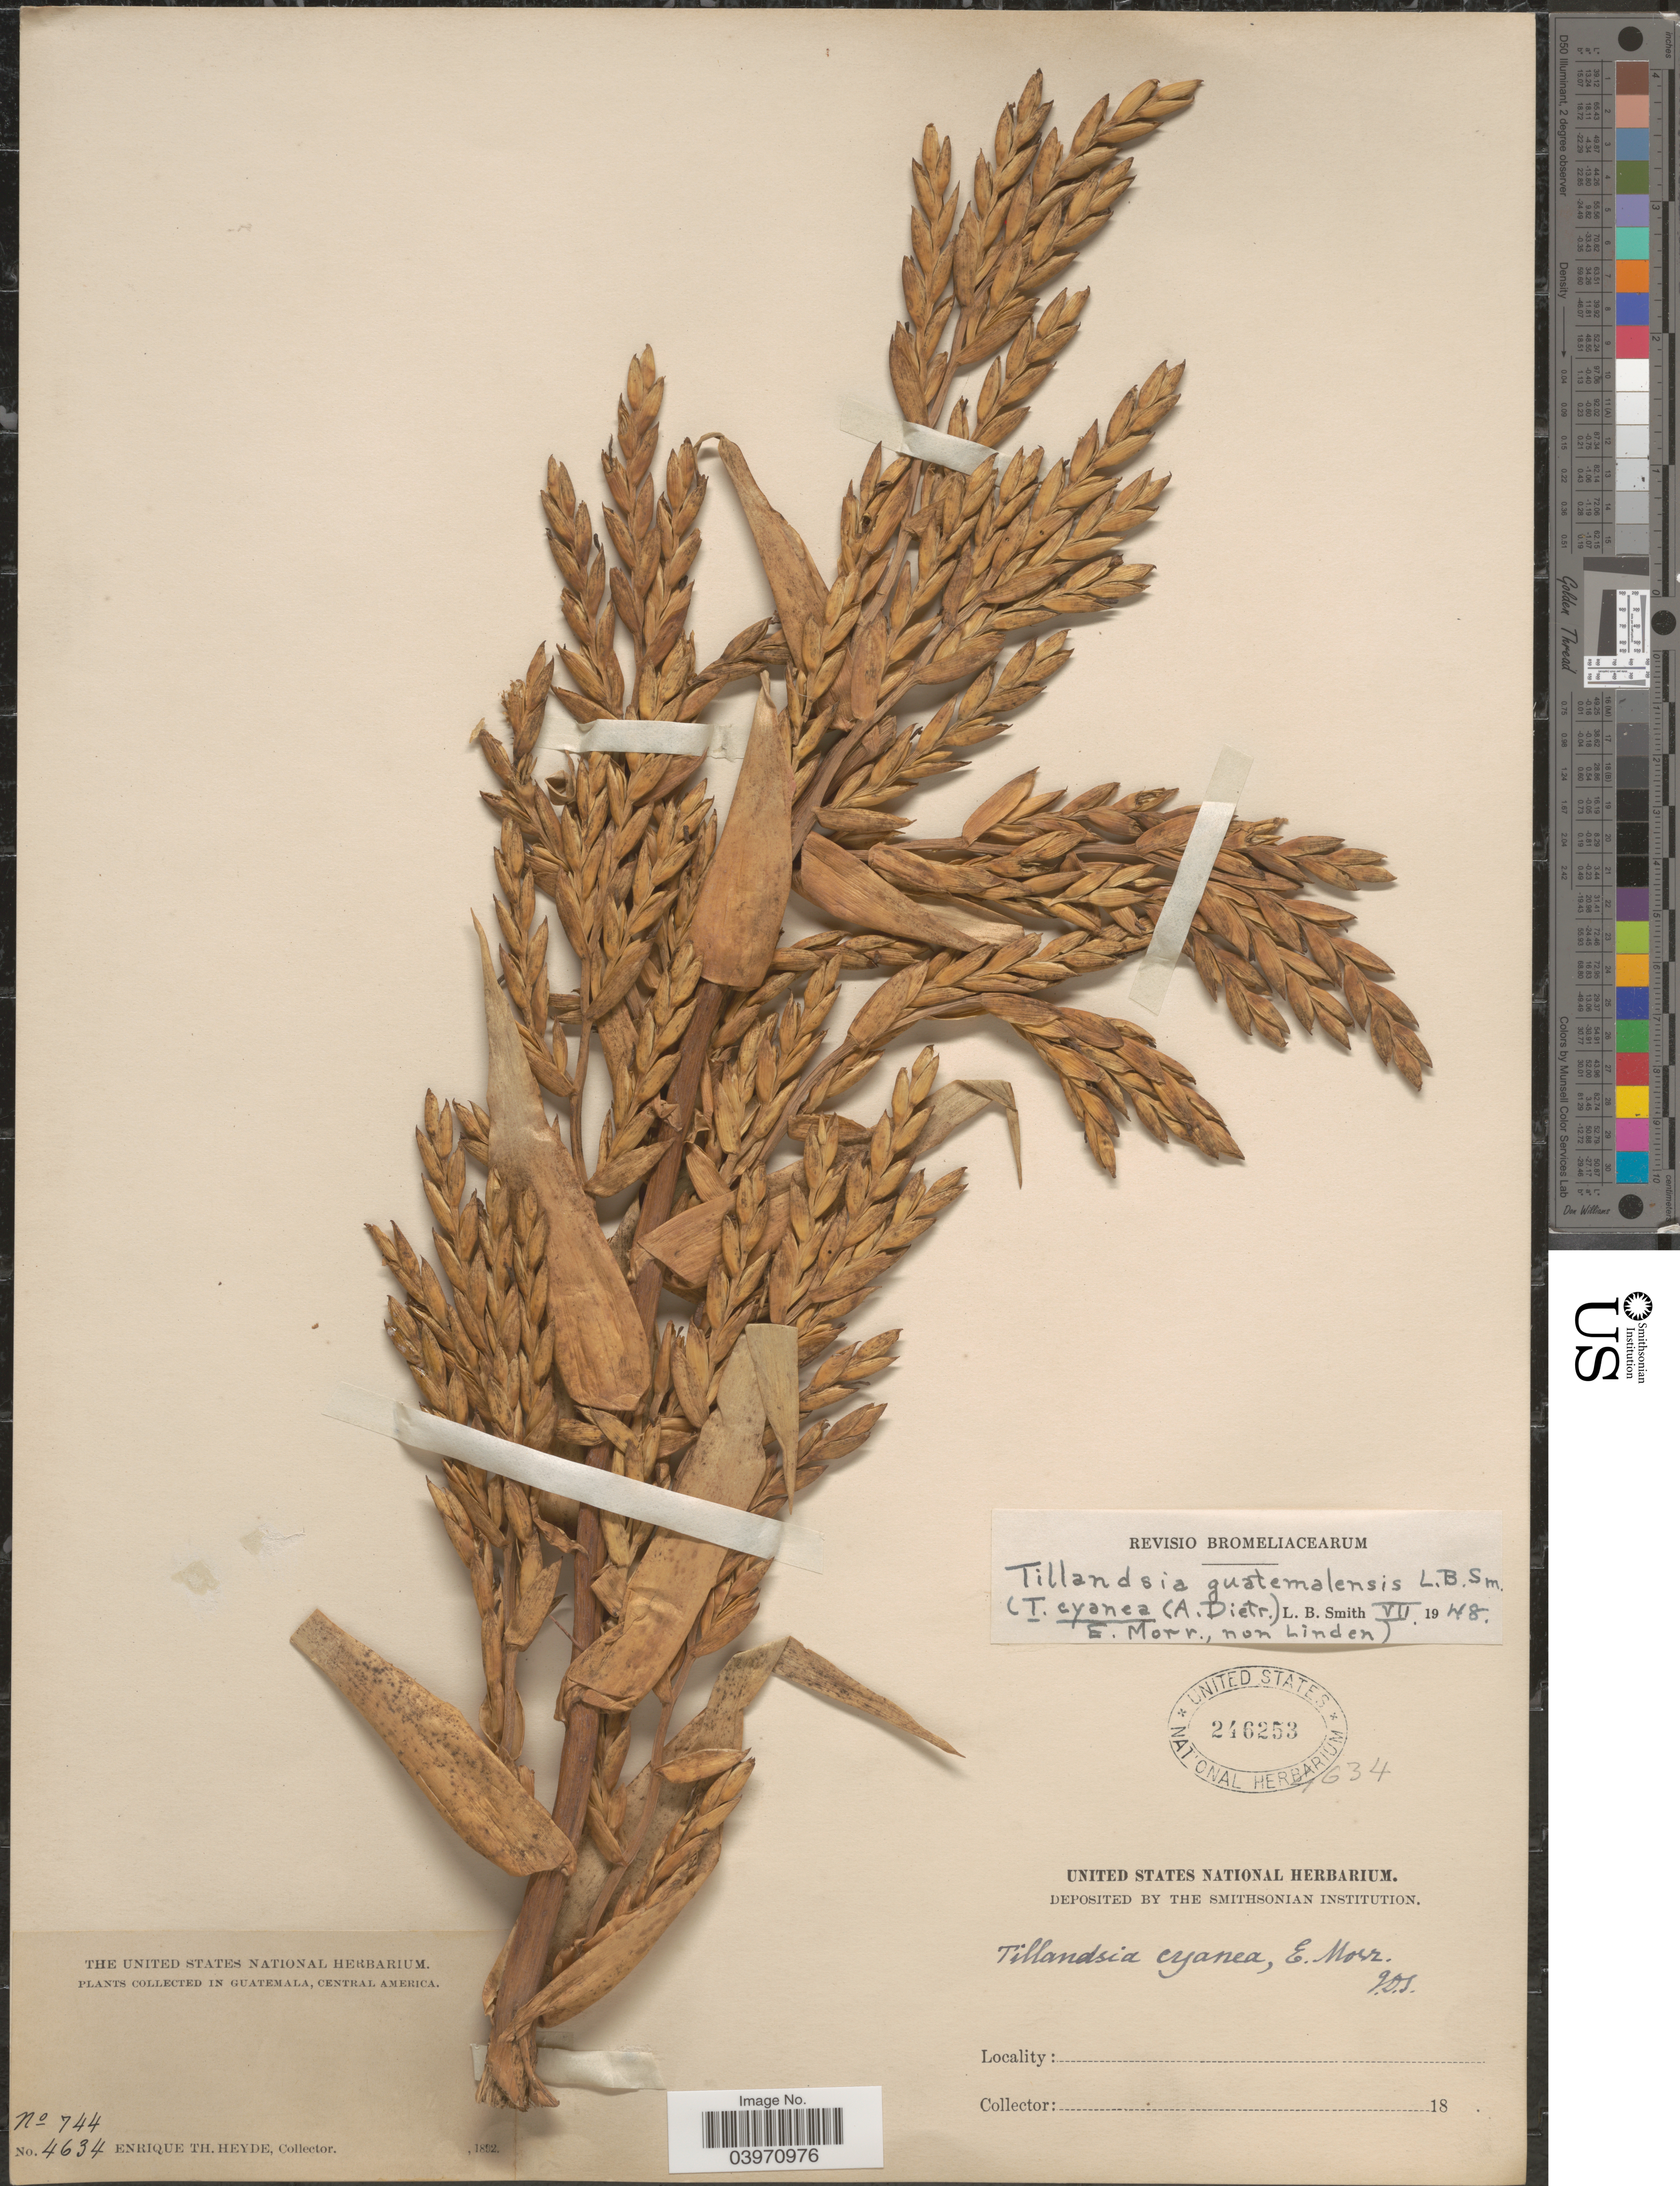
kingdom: Plantae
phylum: Tracheophyta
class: Liliopsida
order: Poales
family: Bromeliaceae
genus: Tillandsia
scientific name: Tillandsia guatemalensis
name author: L.B. Sm.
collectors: E. T. Heyde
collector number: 744/4634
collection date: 1892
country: Guatemala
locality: Central America.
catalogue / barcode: US 246253